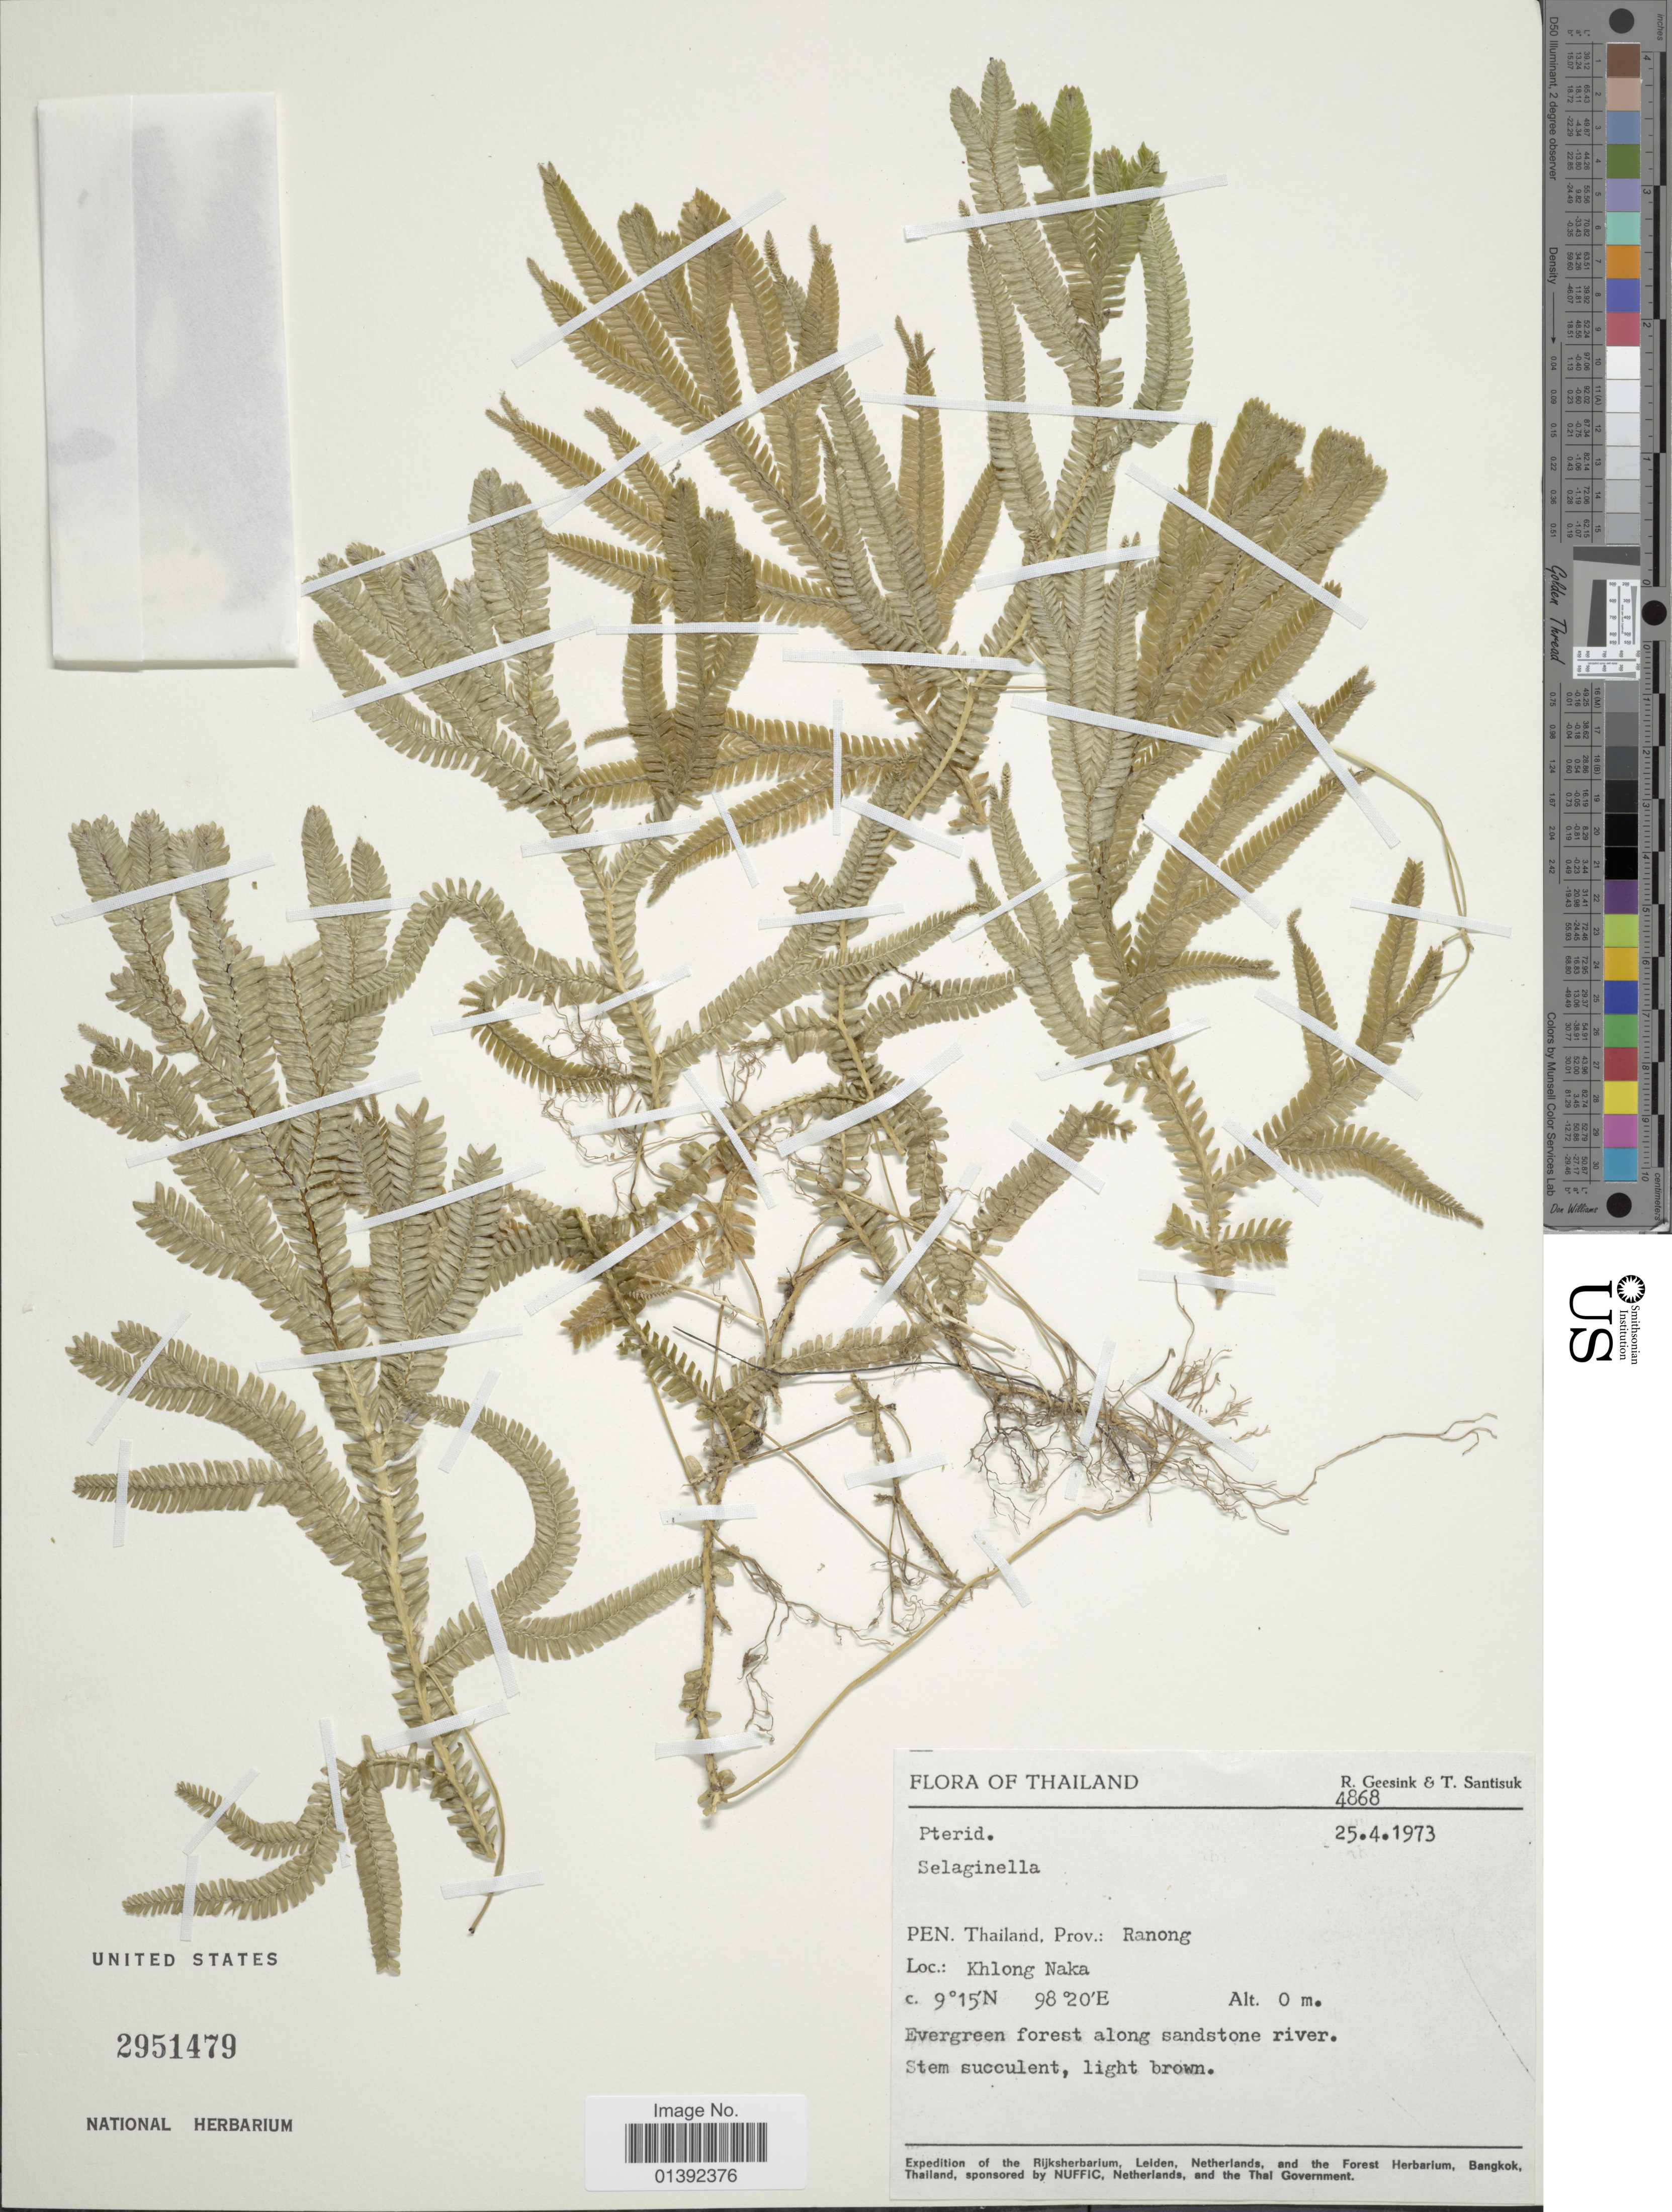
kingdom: Plantae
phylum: Tracheophyta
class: Lycopodiopsida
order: Selaginellales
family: Selaginellaceae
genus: Selaginella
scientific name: Selaginella sp.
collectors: R. Geesink & T. Santisuk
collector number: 4868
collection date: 1973-04-25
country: Thailand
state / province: Ranong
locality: Pen. Khlong Naka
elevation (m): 0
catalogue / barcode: US 2951479